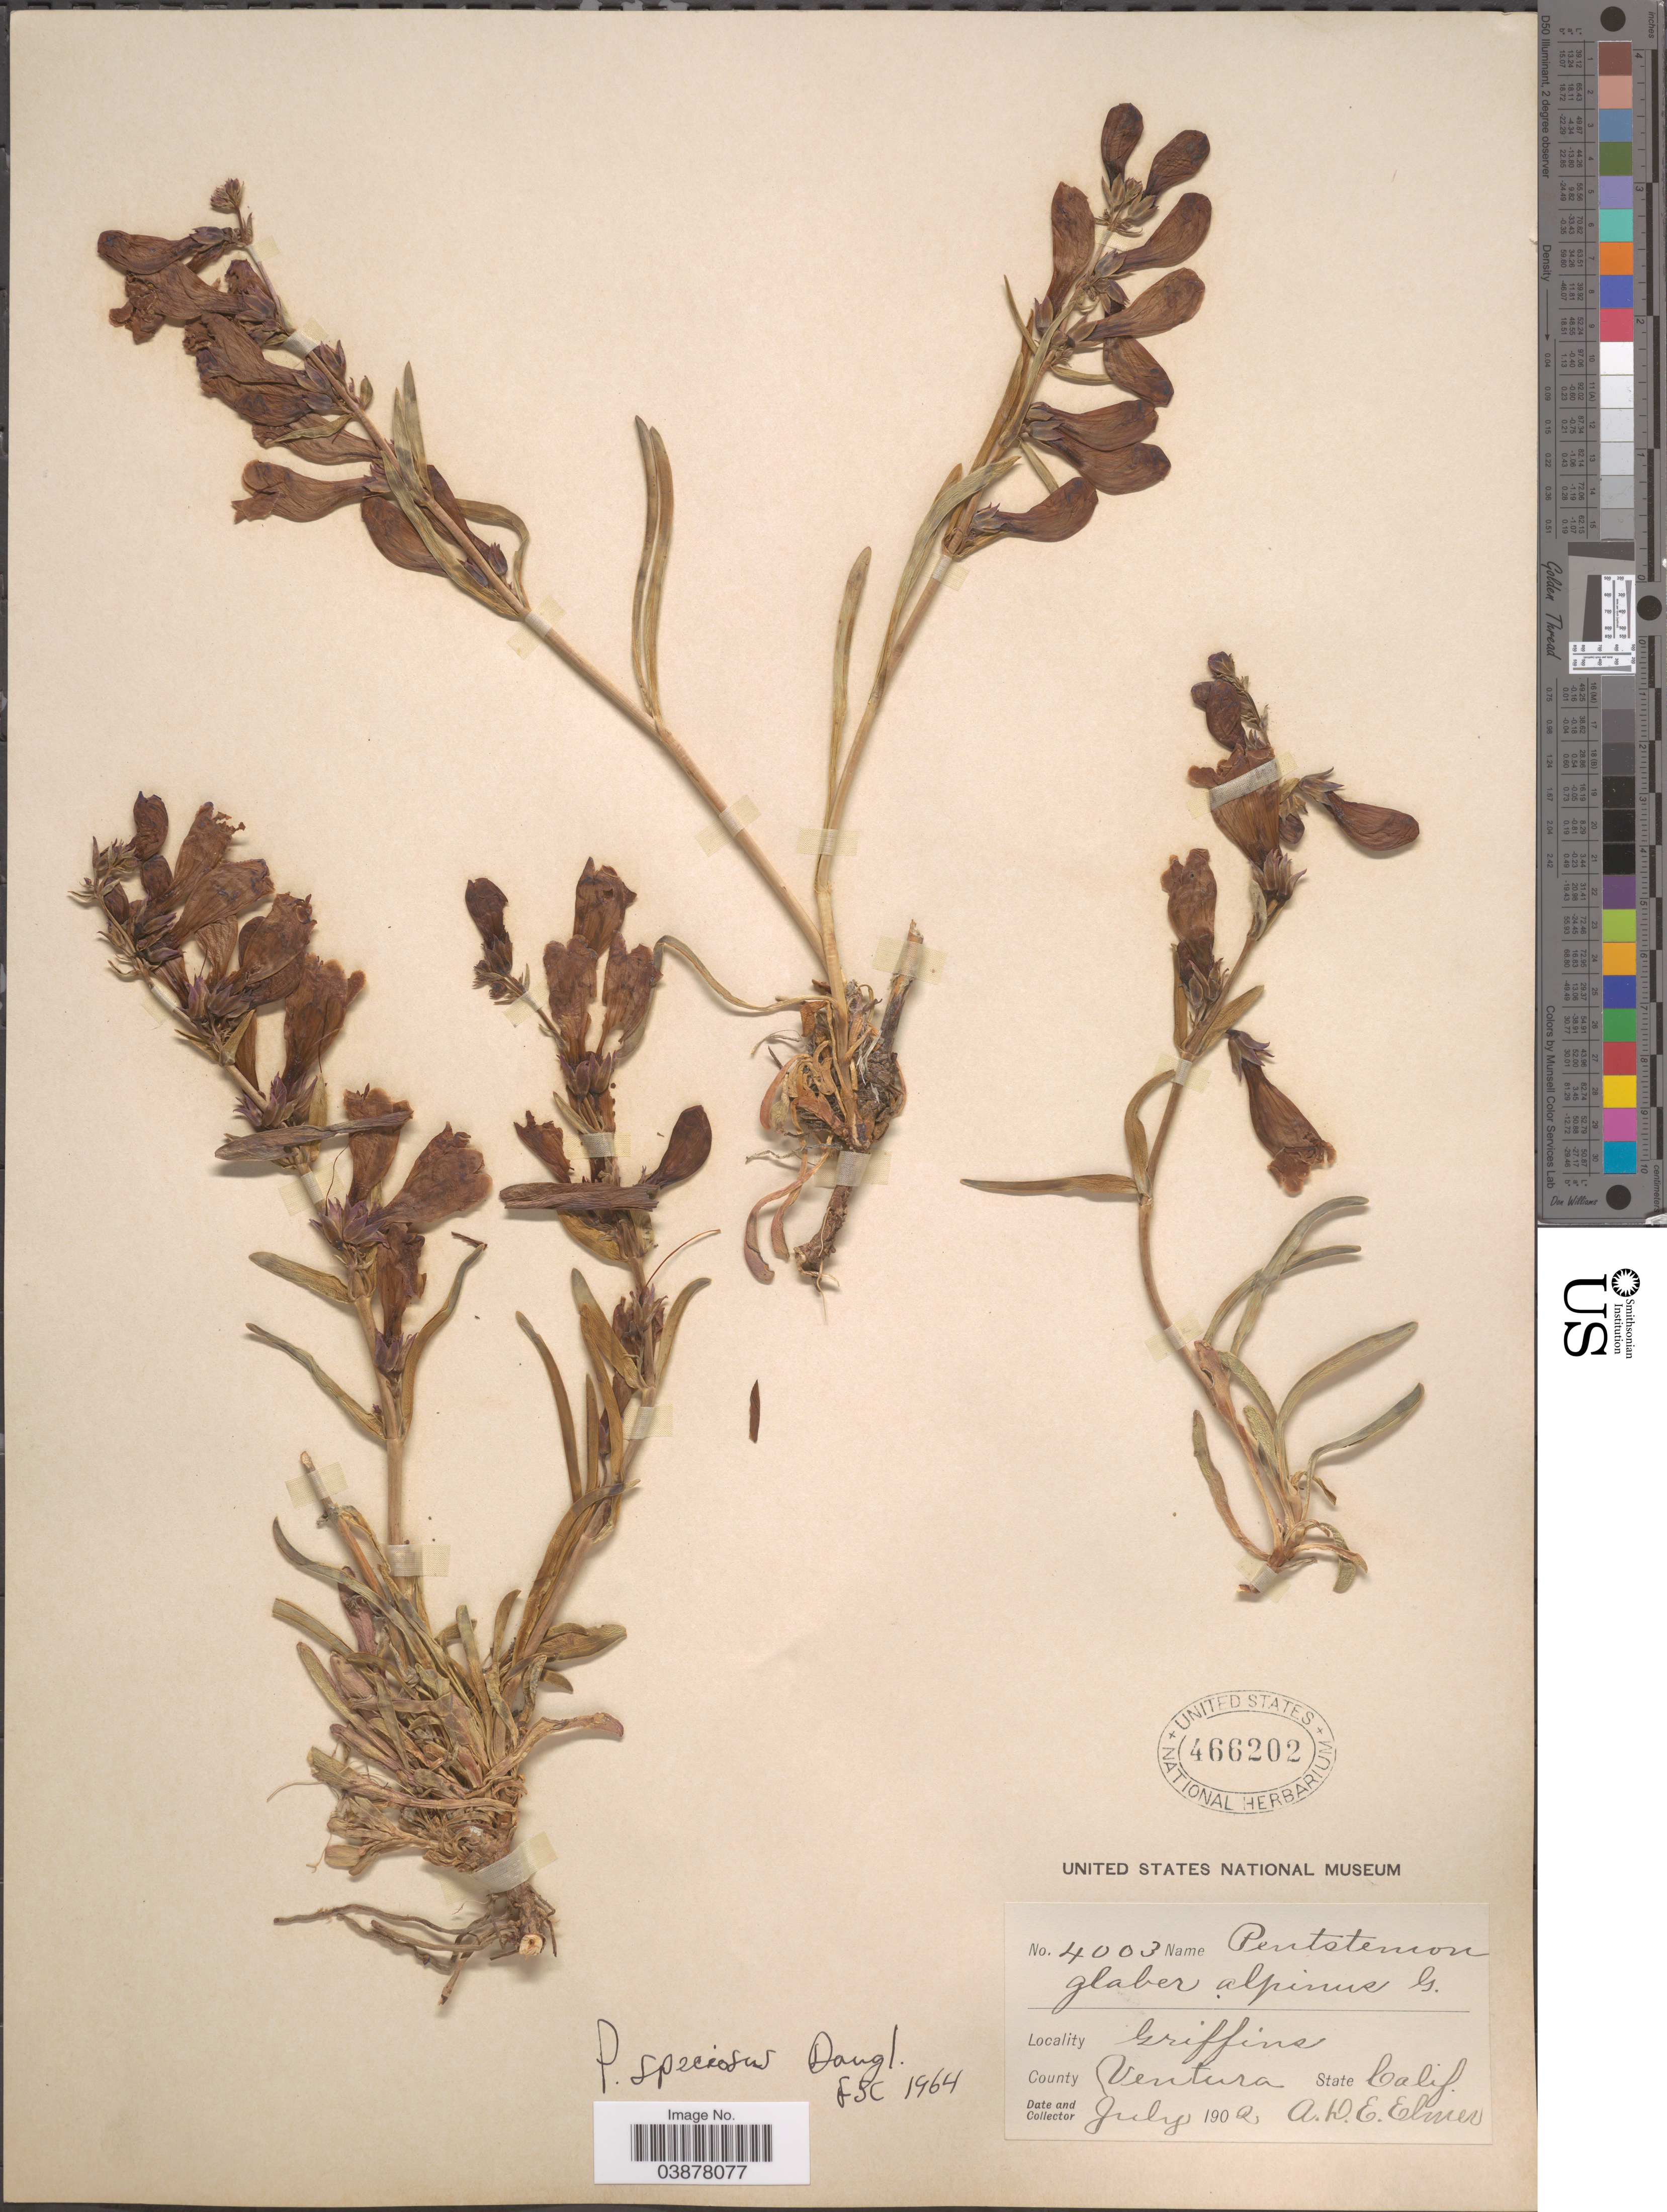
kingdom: Plantae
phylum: Tracheophyta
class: Magnoliopsida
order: Lamiales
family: Plantaginaceae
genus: Penstemon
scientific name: Penstemon speciosus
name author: Douglas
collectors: A. D. E. Elmer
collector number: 4003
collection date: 1902-07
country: United States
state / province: California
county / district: Ventura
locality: Griffins. County Ventura.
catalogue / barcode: US 466202